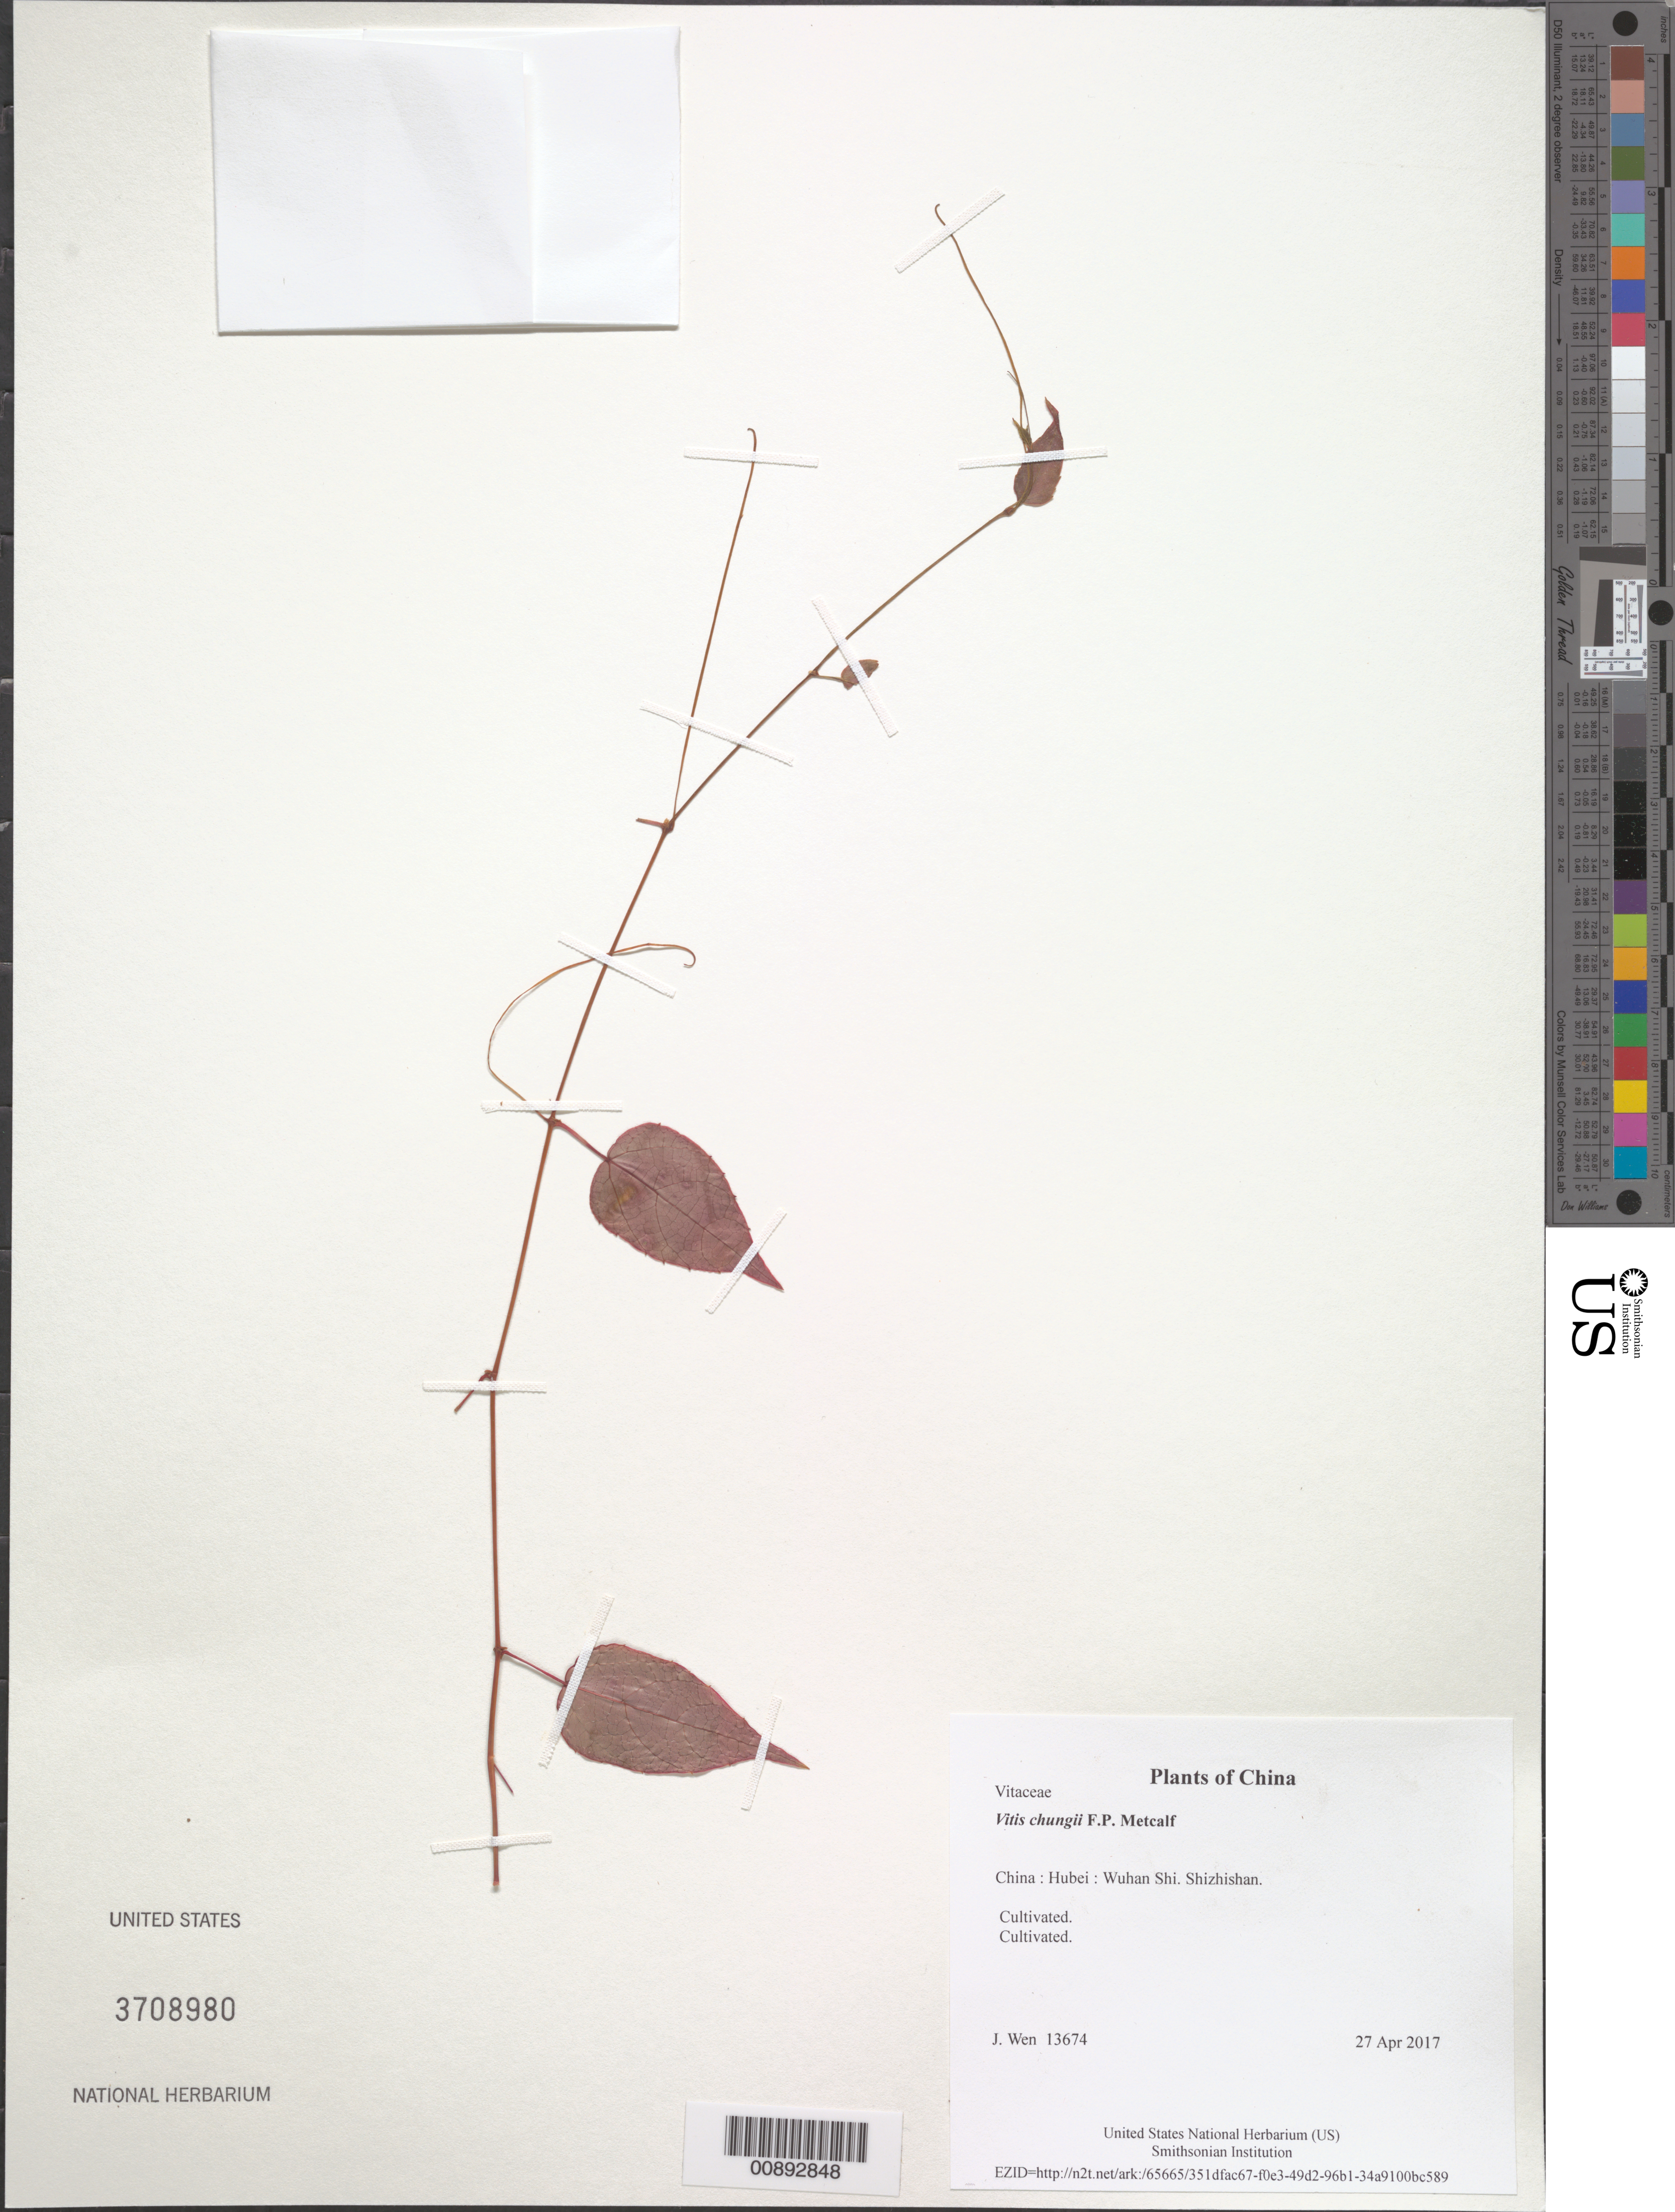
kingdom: Plantae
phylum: Tracheophyta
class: Magnoliopsida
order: Vitales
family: Vitaceae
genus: Vitis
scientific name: Vitis chungii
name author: F.P. Metcalf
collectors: J. Wen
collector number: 13674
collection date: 2017-04-27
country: China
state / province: Hubei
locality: Wuhan Shi. Shizhishan.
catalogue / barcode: US 3708980